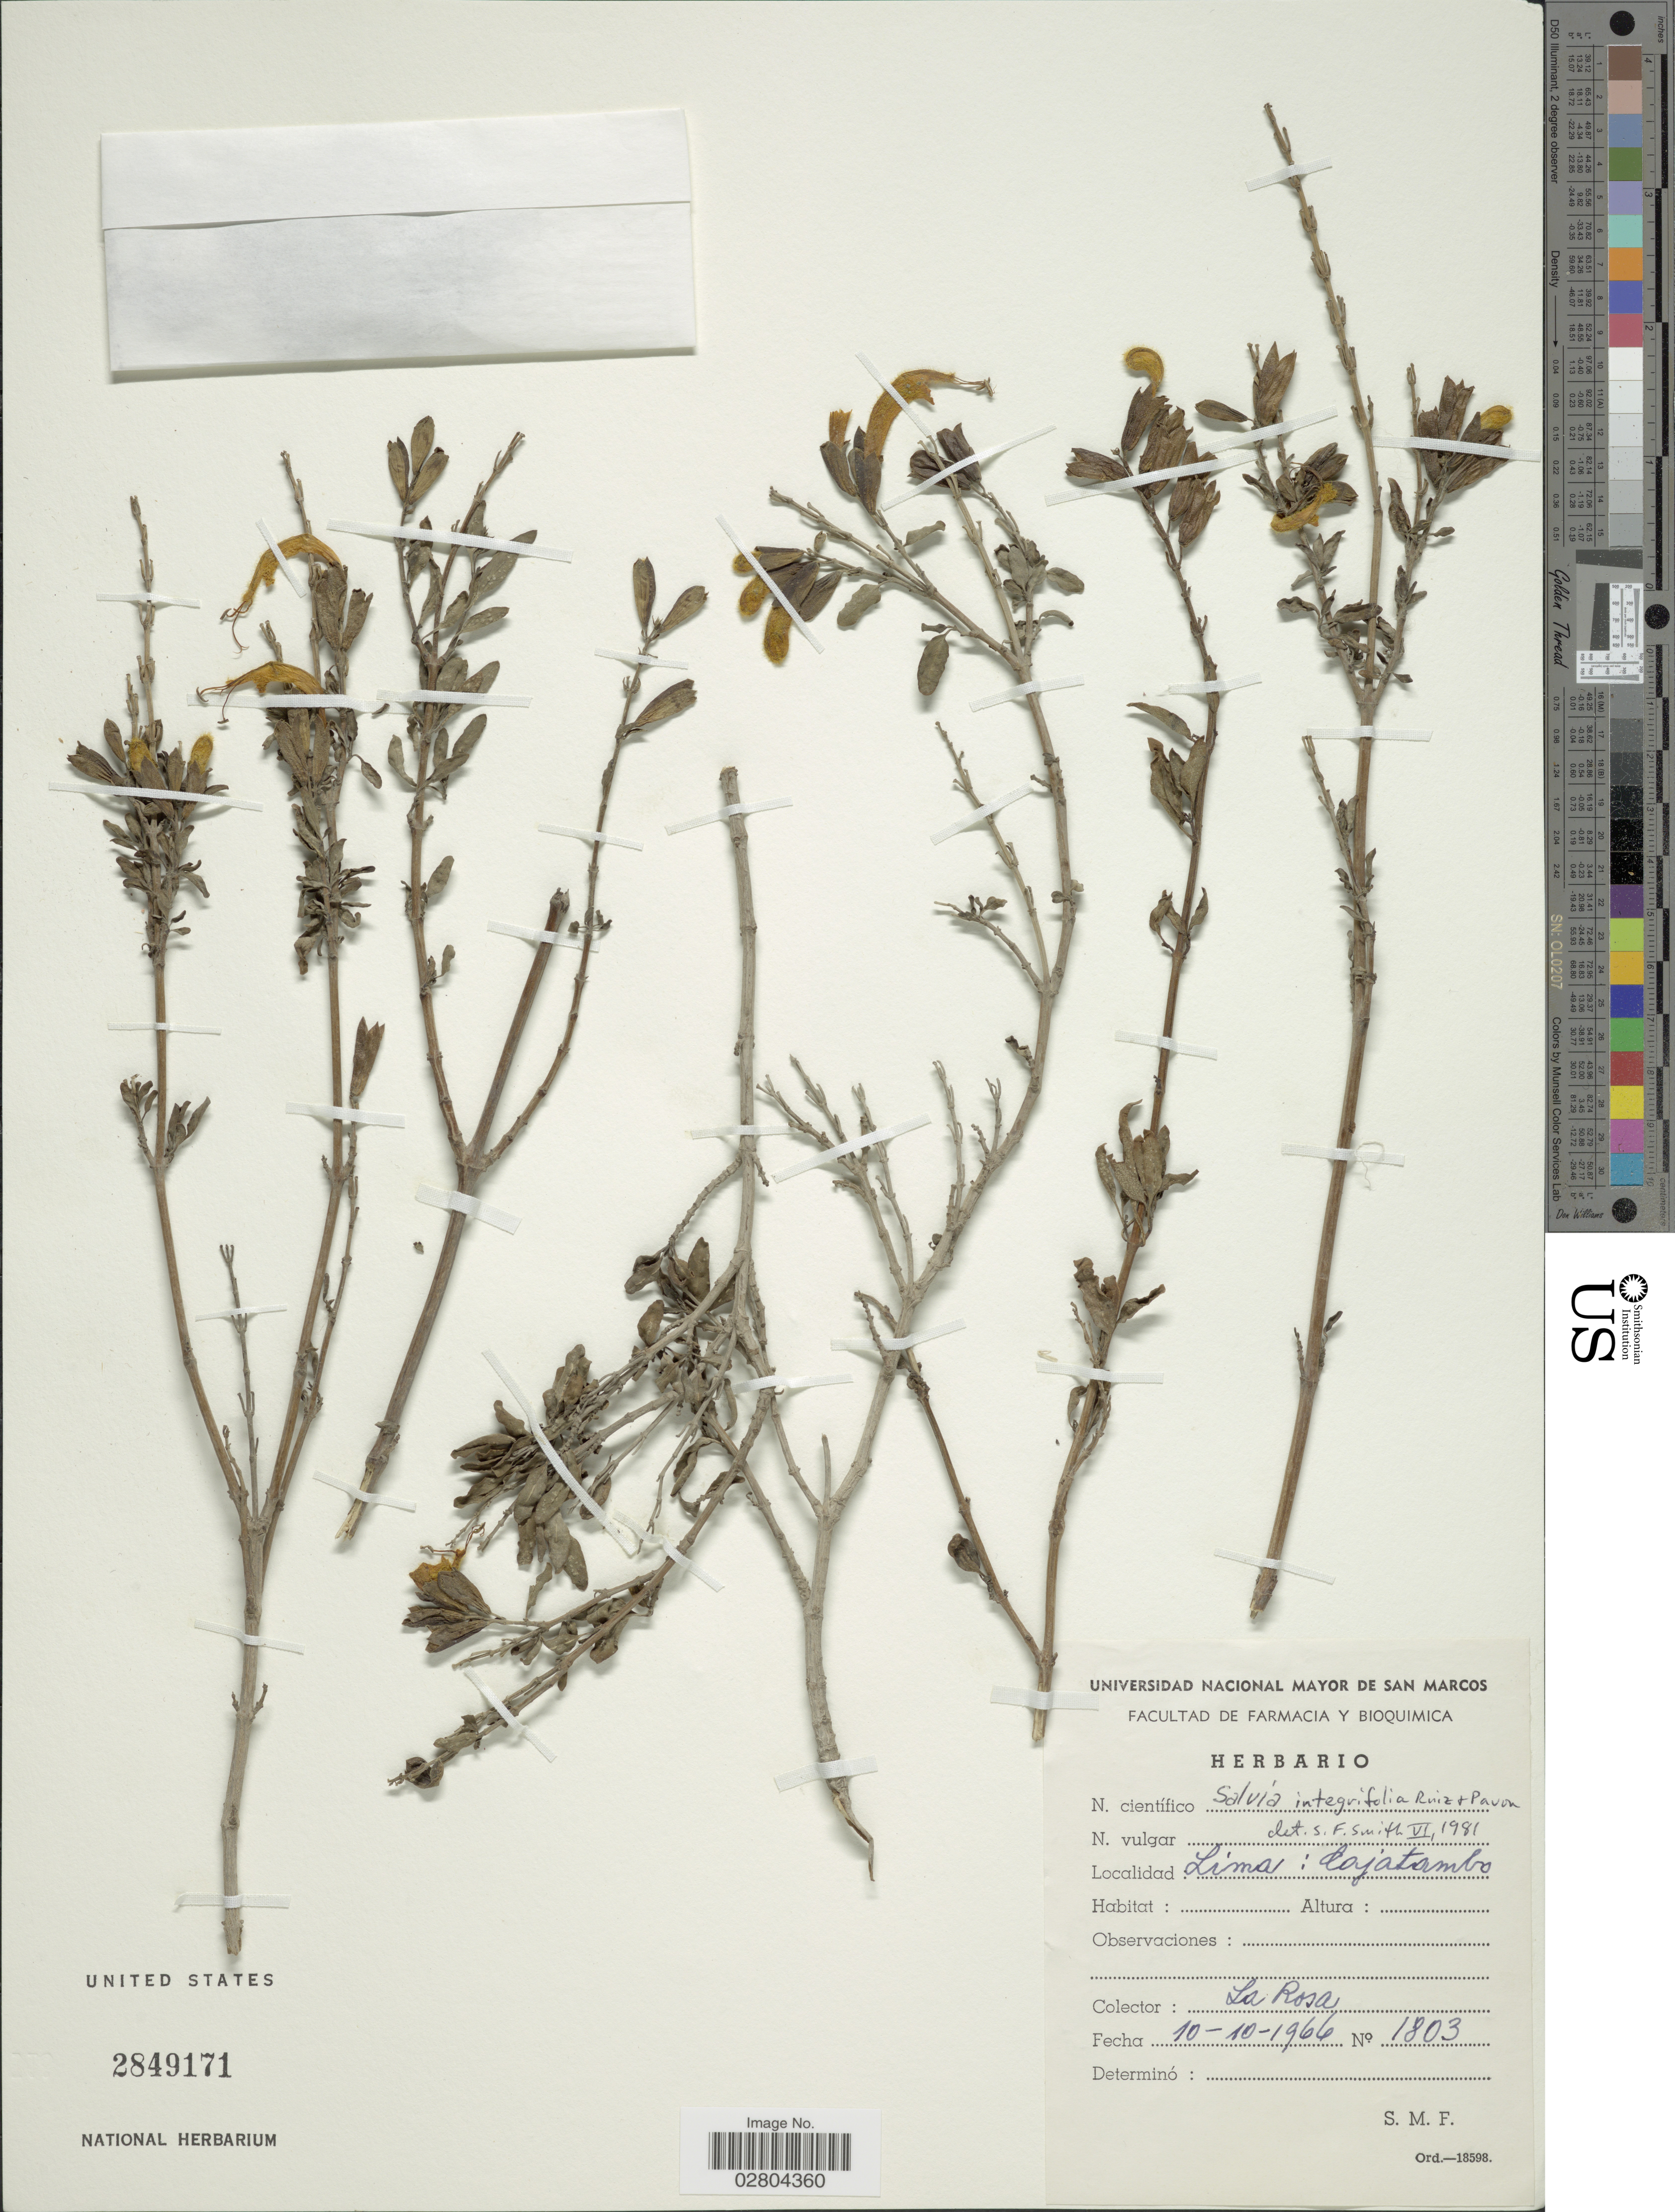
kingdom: Plantae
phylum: Tracheophyta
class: Magnoliopsida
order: Lamiales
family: Lamiaceae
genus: Salvia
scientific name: Salvia integrifolia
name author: Ruiz & Pav.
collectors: -. La Rosa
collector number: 1803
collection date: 1966-10-10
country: Peru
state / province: Lima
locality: Cajatambo.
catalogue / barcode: US 2849171